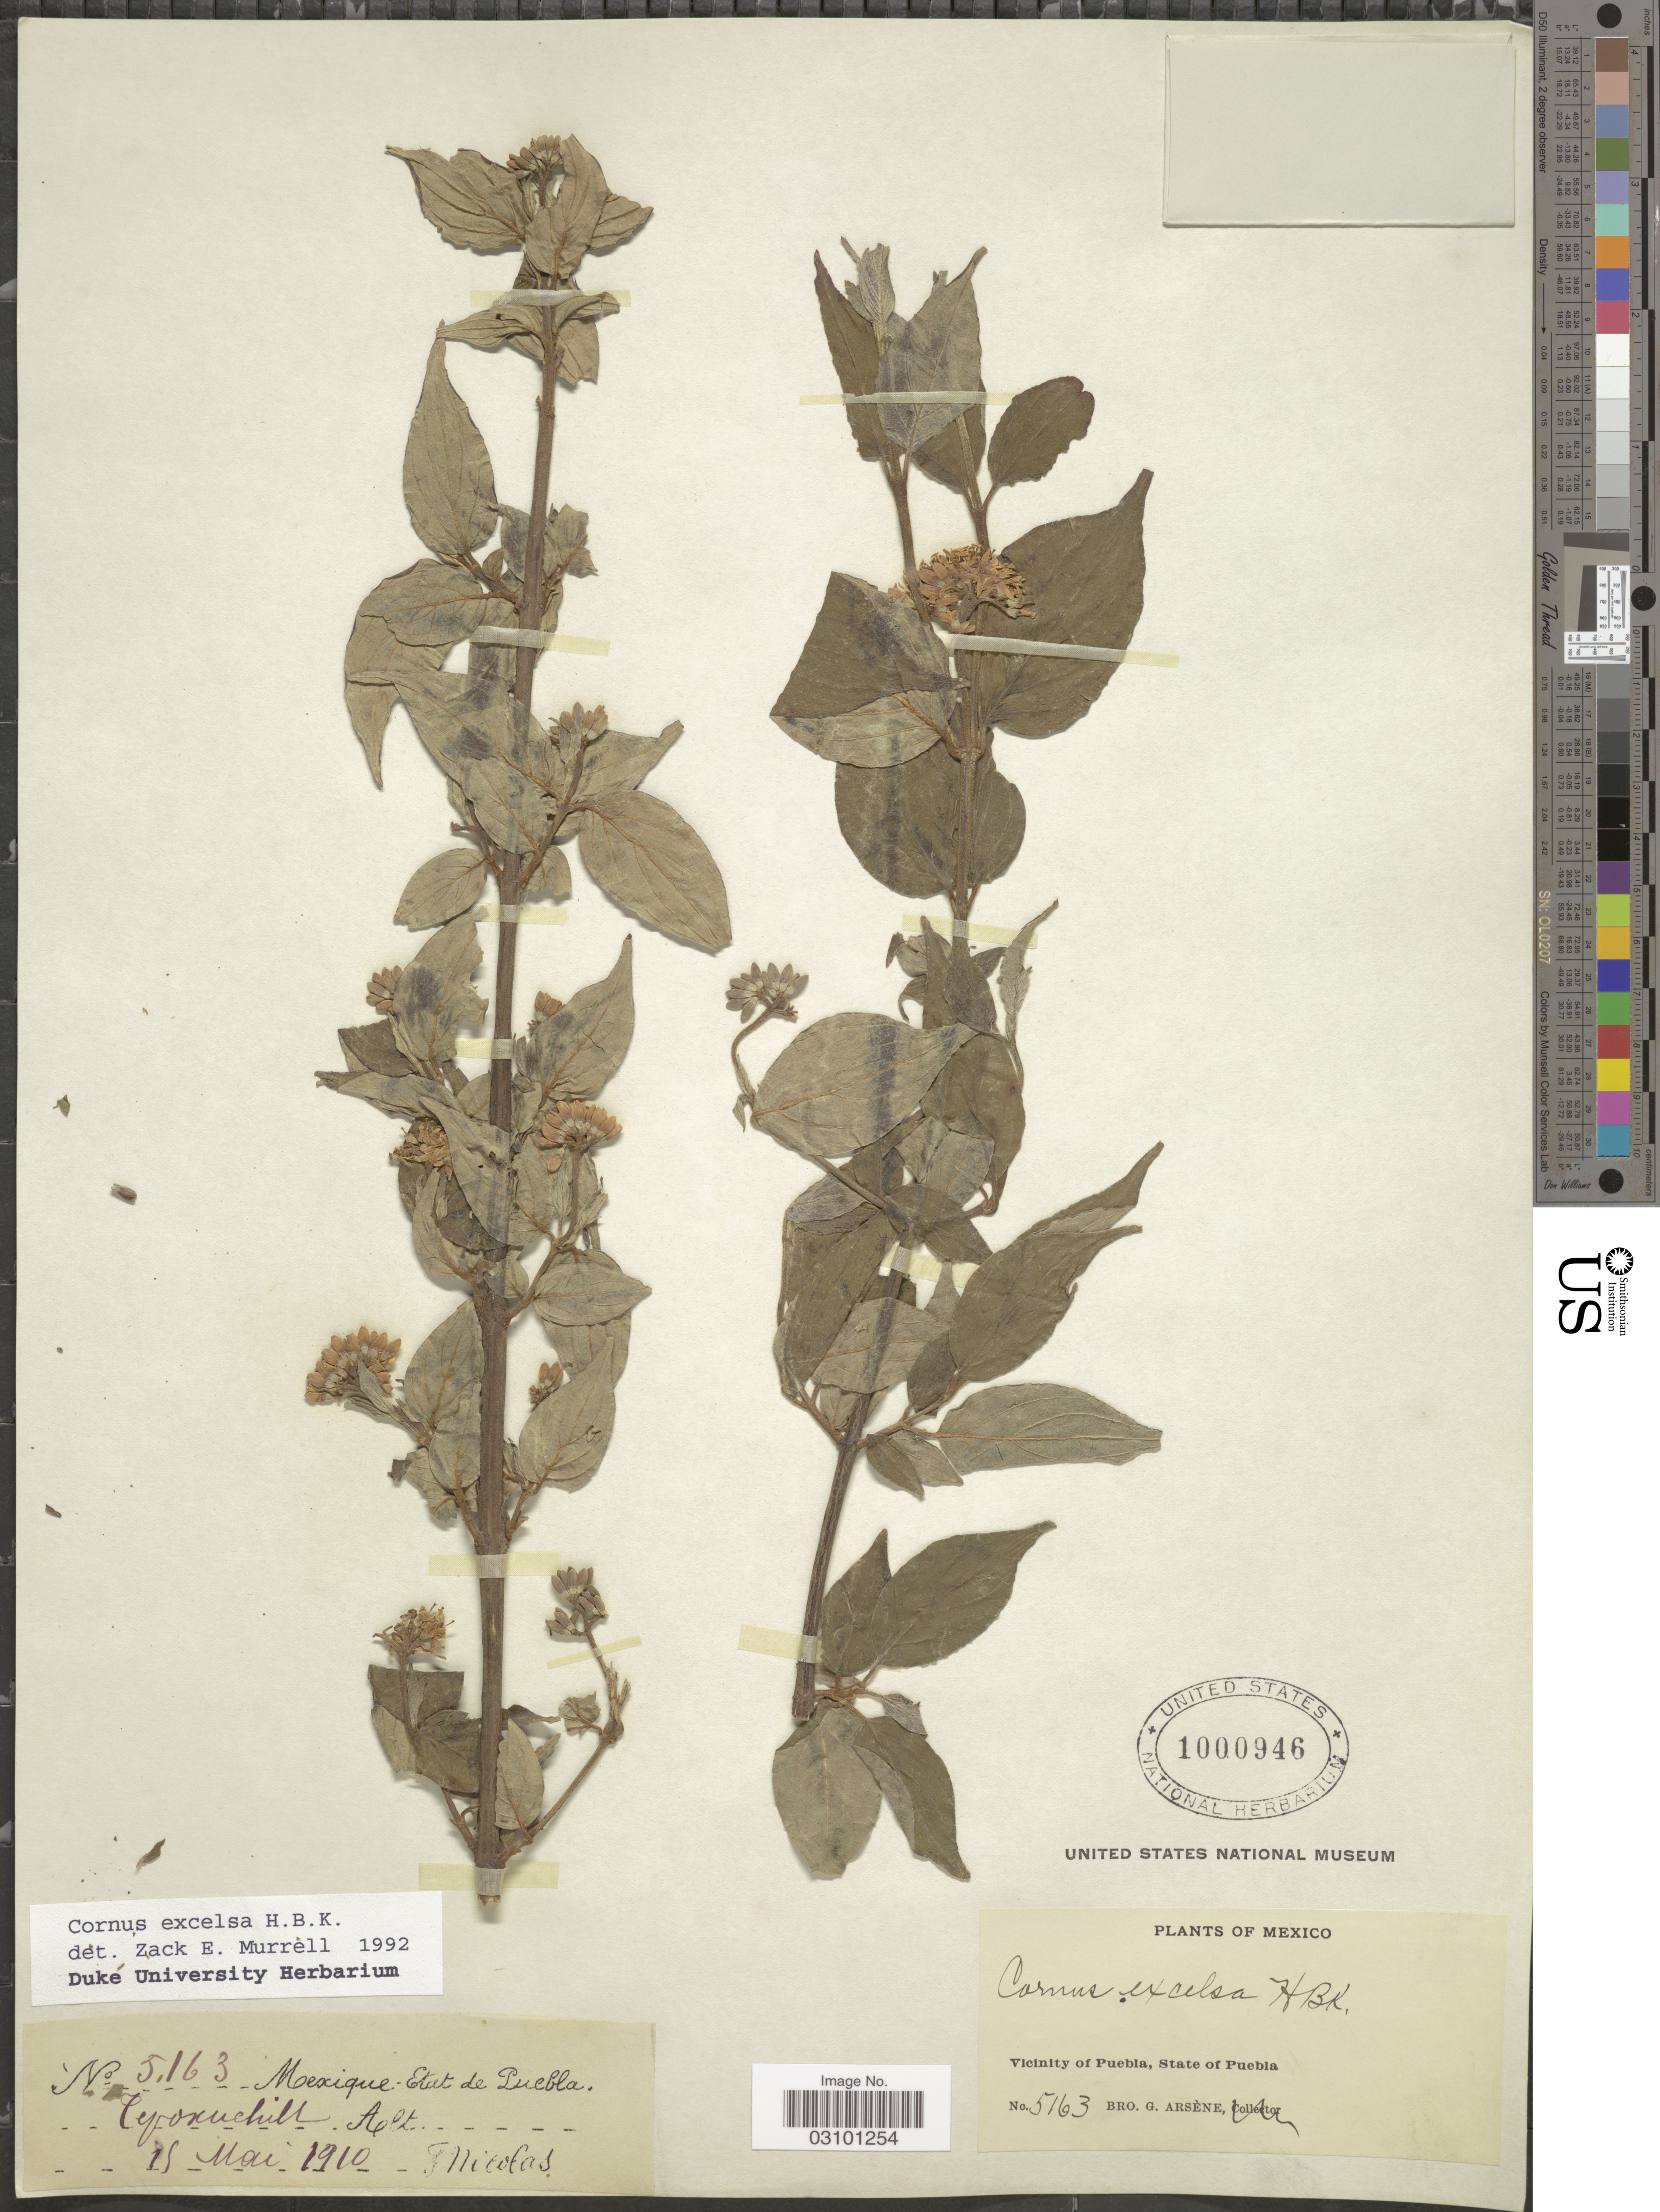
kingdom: Plantae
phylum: Tracheophyta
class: Magnoliopsida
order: Cornales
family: Cornaceae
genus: Cornus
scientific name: Cornus excelsa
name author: Kunth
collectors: F. Nicolas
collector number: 5163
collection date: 1910-05-15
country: Mexico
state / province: Puebla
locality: Tepoxuchill. Vicinity of Puebla.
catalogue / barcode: US 1000946